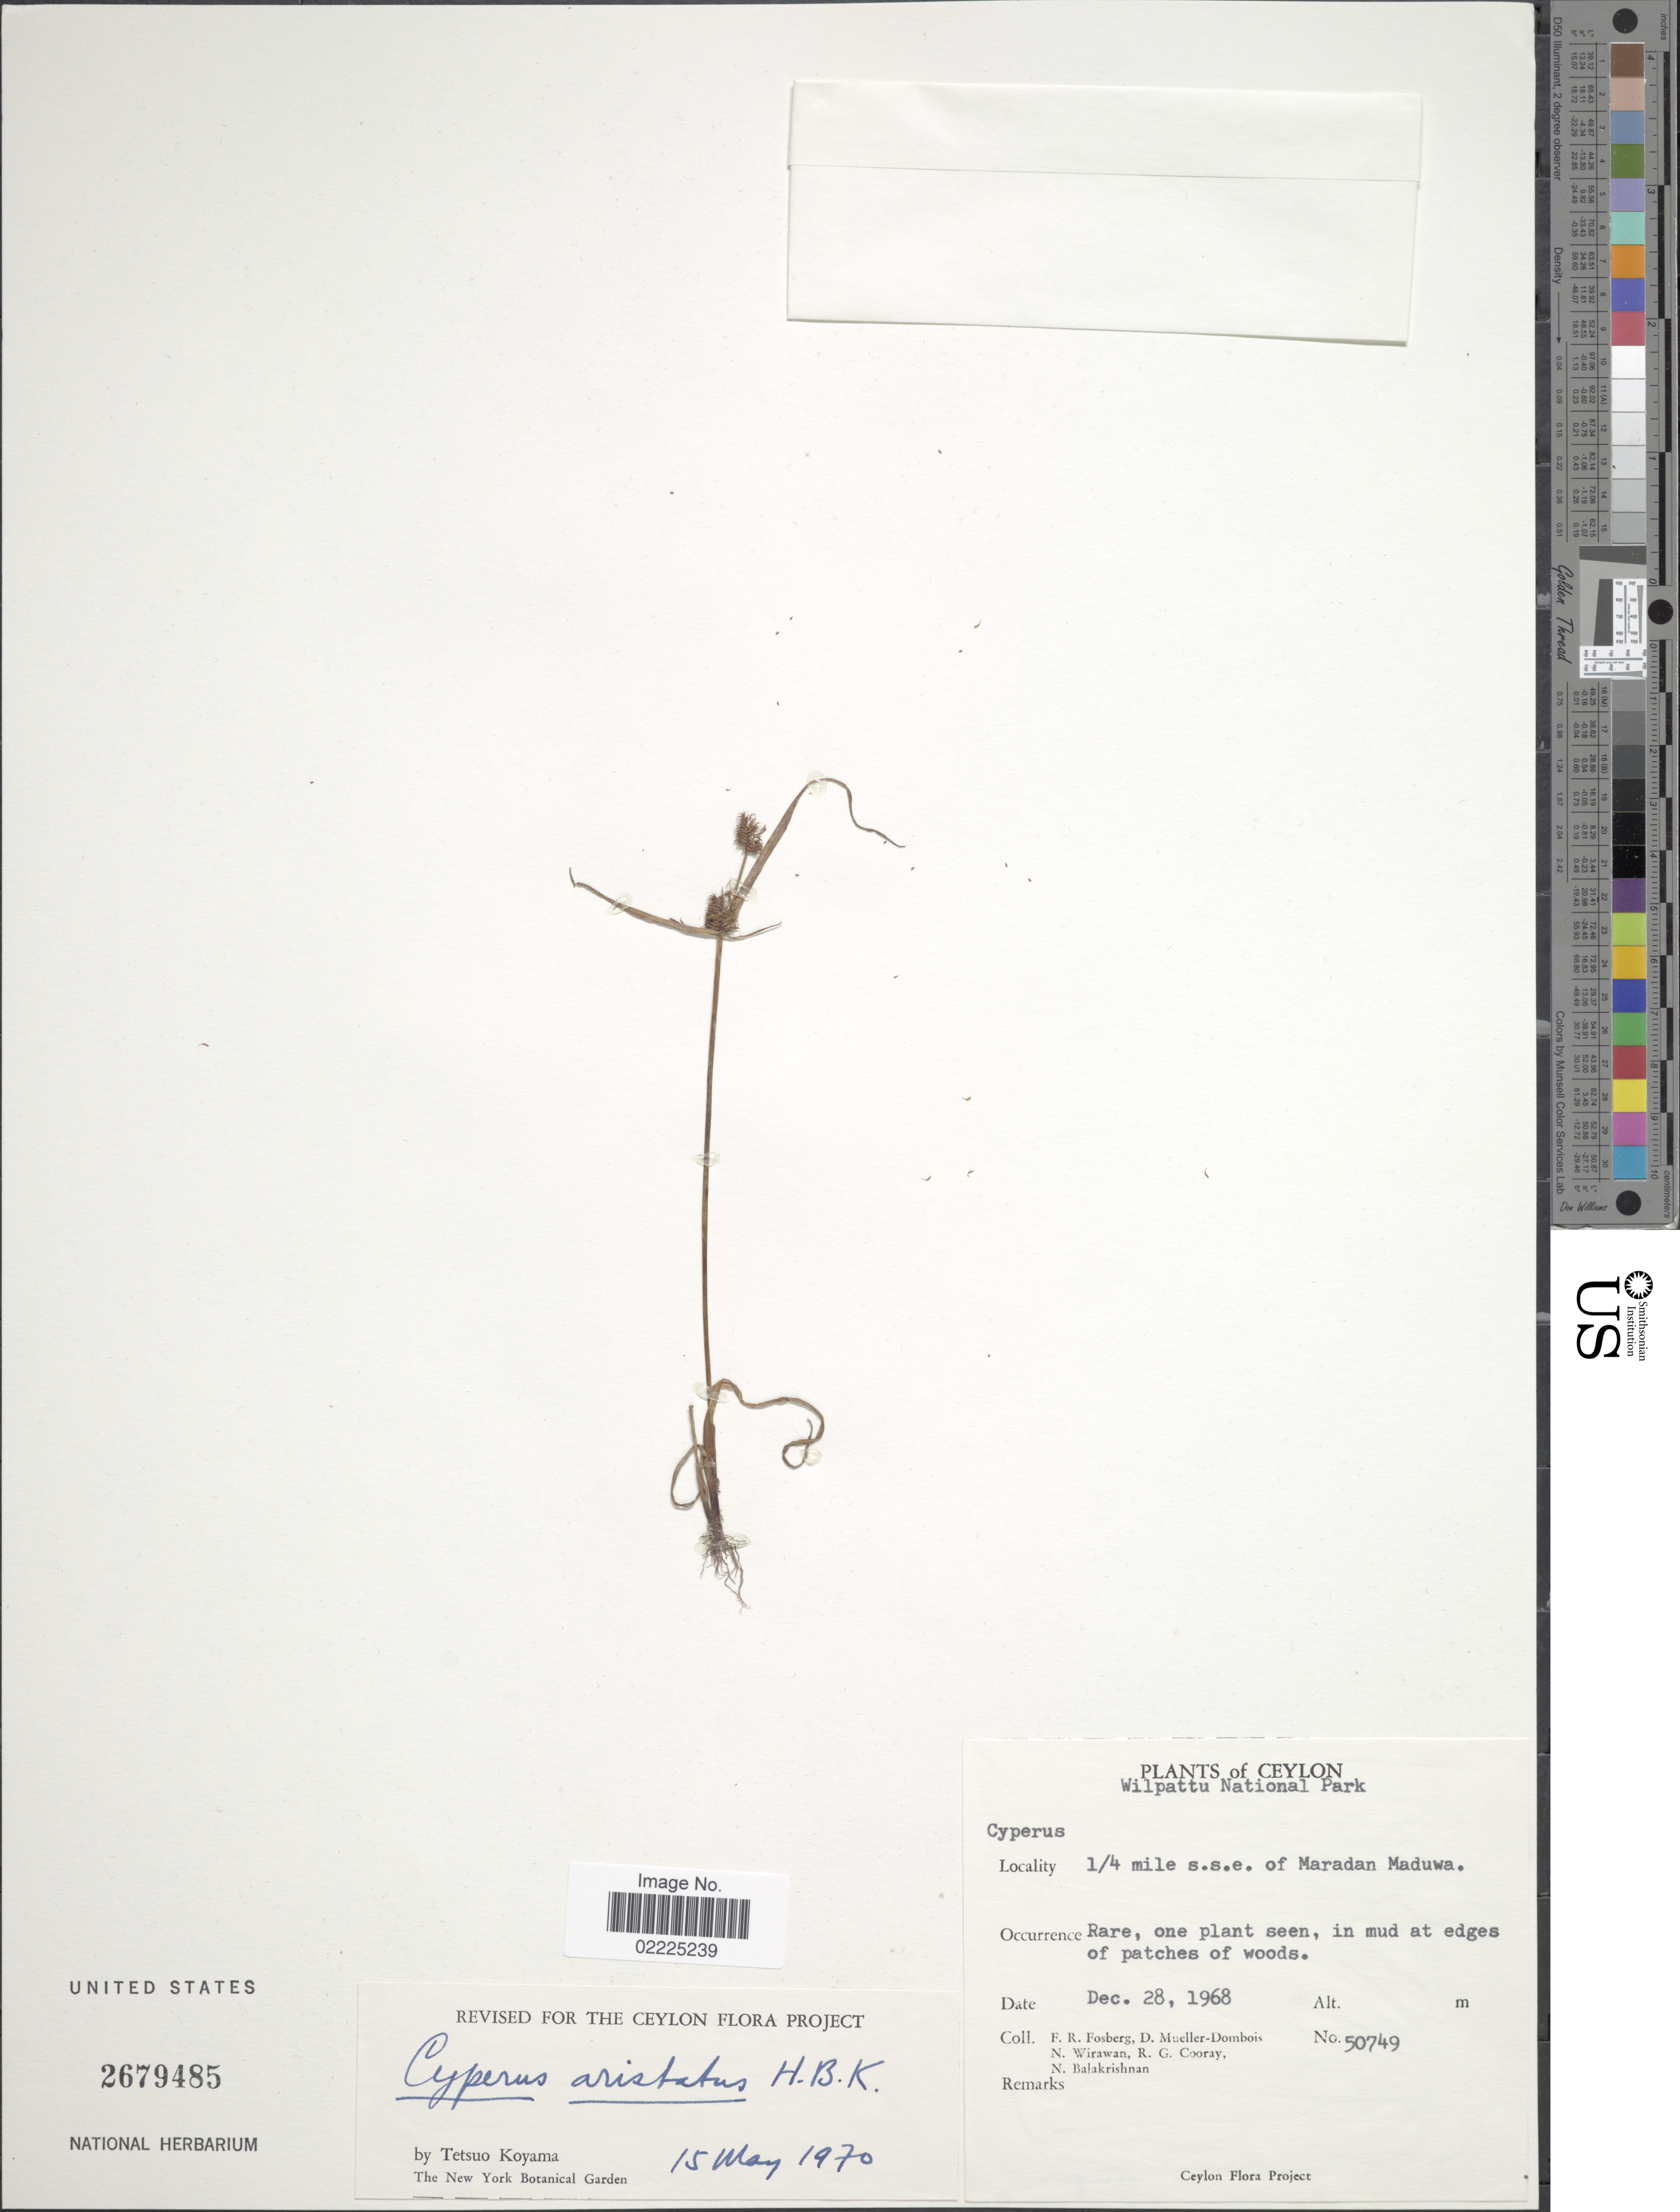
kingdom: Plantae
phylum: Tracheophyta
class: Liliopsida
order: Poales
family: Cyperaceae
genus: Cyperus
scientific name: Cyperus squarrosus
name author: L.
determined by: Strong, Mark T., (BOT), Smithsonian Institution - National Museum of Natural History (UNITED STATES)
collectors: F. R. Fosberg, D. Mueller-Dombois, N. Wirawan, R. Cooray & N. Balakrishnan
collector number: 50749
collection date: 1968-12-28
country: Sri Lanka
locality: Ceylon, Wilpattu National Park, 1/4 mile s.s.e. of Maradan Maduwa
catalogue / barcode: US 2679485